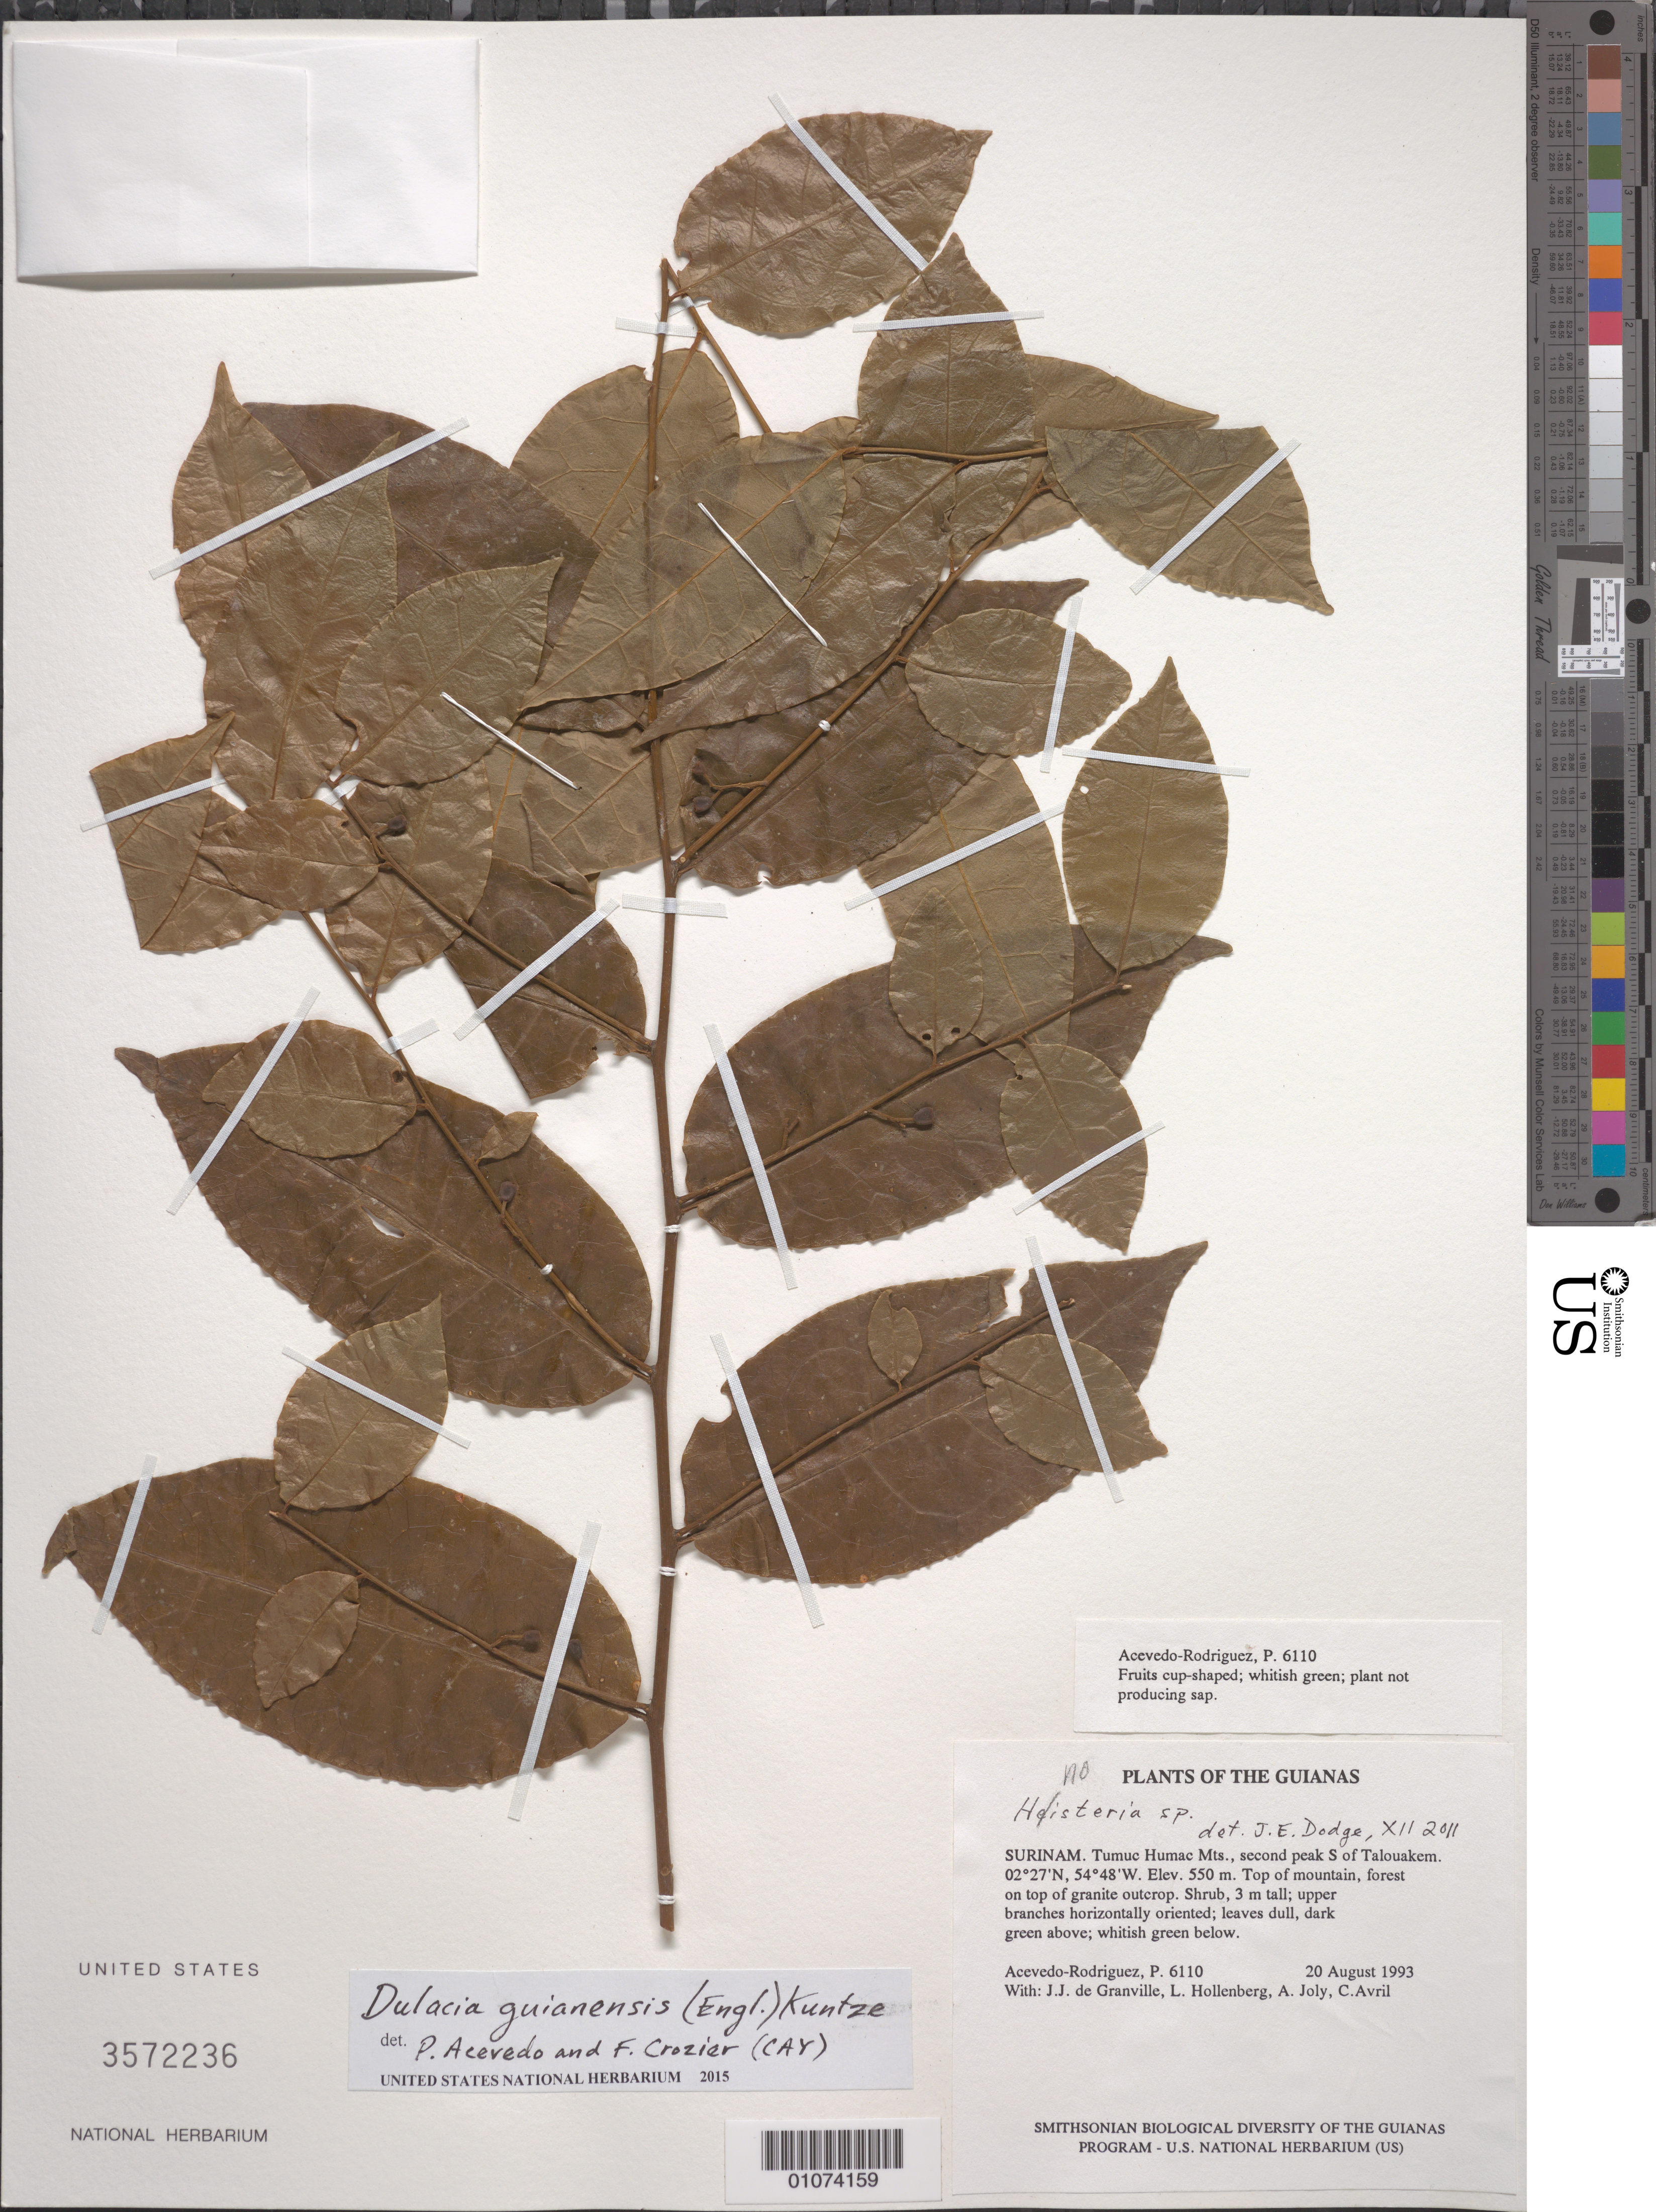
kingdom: Plantae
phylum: Tracheophyta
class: Magnoliopsida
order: Santalales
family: Olacaceae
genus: Dulacia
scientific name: Dulacia guianensis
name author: (Engl.) Kuntze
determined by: Crozier, F.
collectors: P. Acevedo-Rodr., J.-J. de Granville, L. Hollenberg, A. Joly & C. Avril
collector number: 6110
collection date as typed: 20 August 1993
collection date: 1993-08-20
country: Suriname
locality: Tumuc Humac Mts., second peak S of Talouakem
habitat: Top of mountain, forest on top of granite outcrop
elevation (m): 550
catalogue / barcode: US 3572236